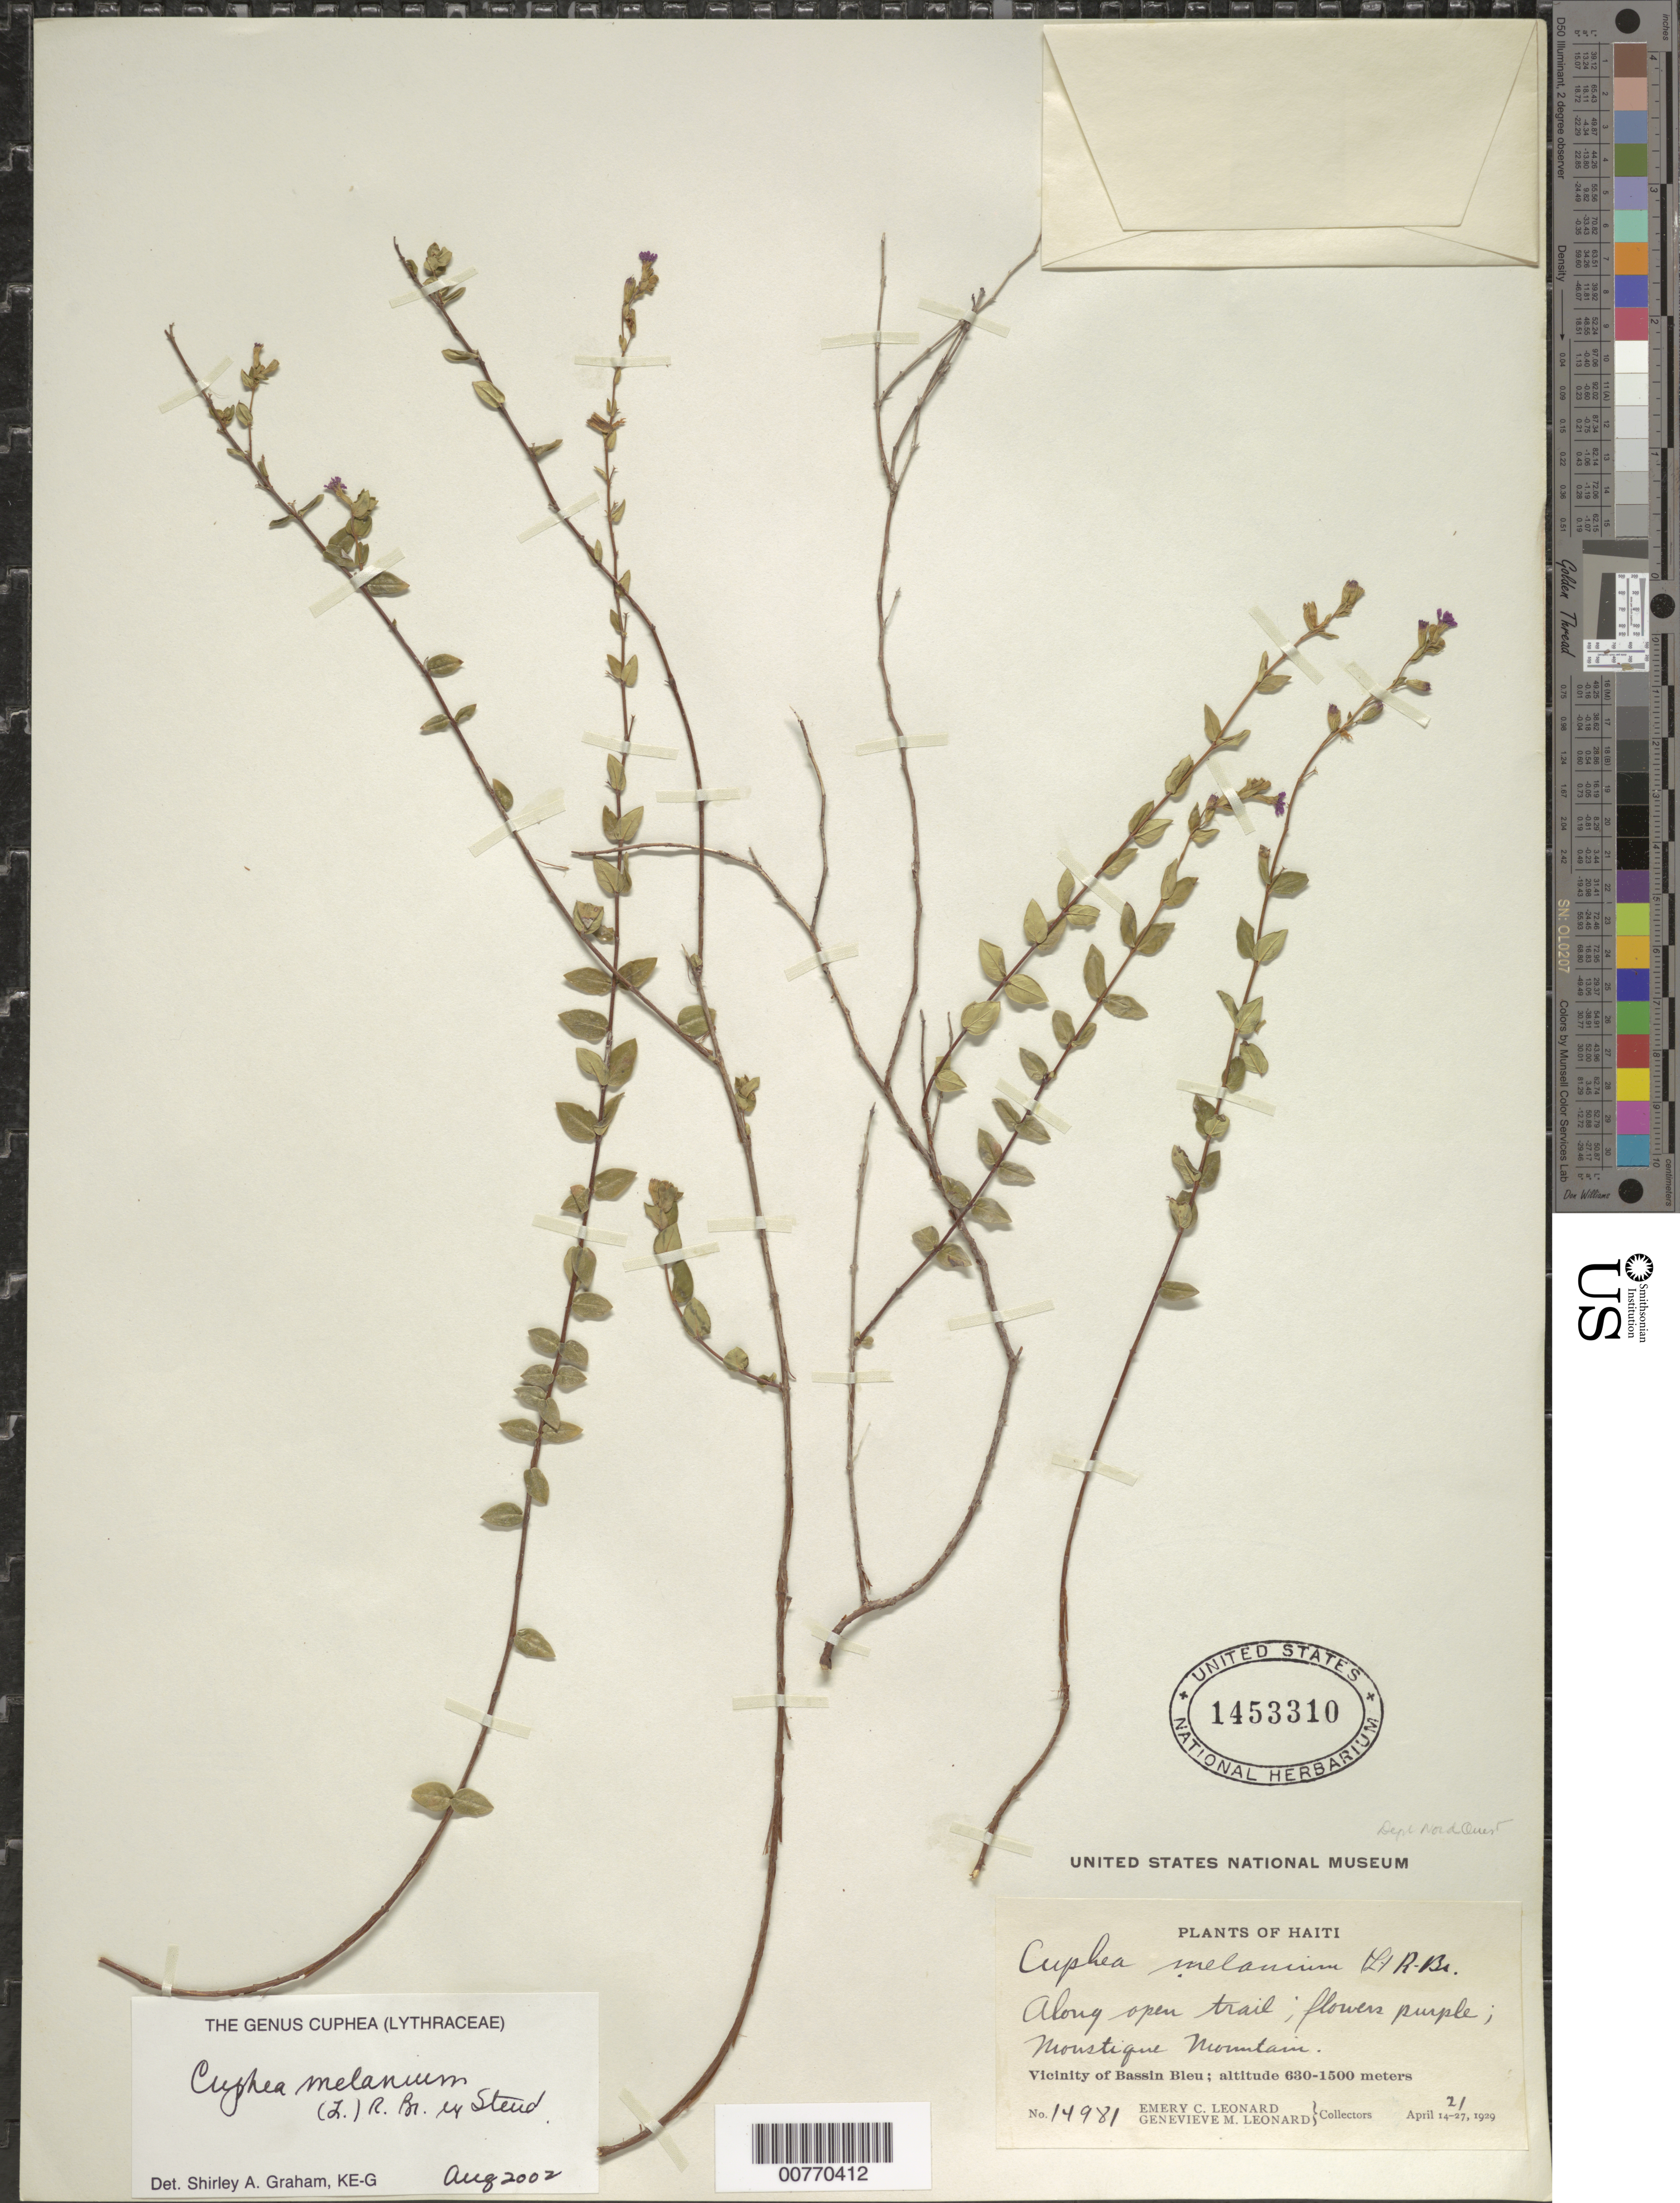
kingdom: Plantae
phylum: Tracheophyta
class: Magnoliopsida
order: Myrtales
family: Lythraceae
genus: Cuphea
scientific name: Cuphea melanium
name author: (L.) Cramer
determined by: Graham, Shirley Ann Tousch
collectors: E. C. Leonard & G. M. Leonard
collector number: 14981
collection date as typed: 21 Apr 1929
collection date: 1929-04-21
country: Haiti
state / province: Nord-Ouest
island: Hispaniola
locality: Vicinity of Bassin Bleu, Moustique Mountain.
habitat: Along open trail.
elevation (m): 630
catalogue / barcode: US 1453310